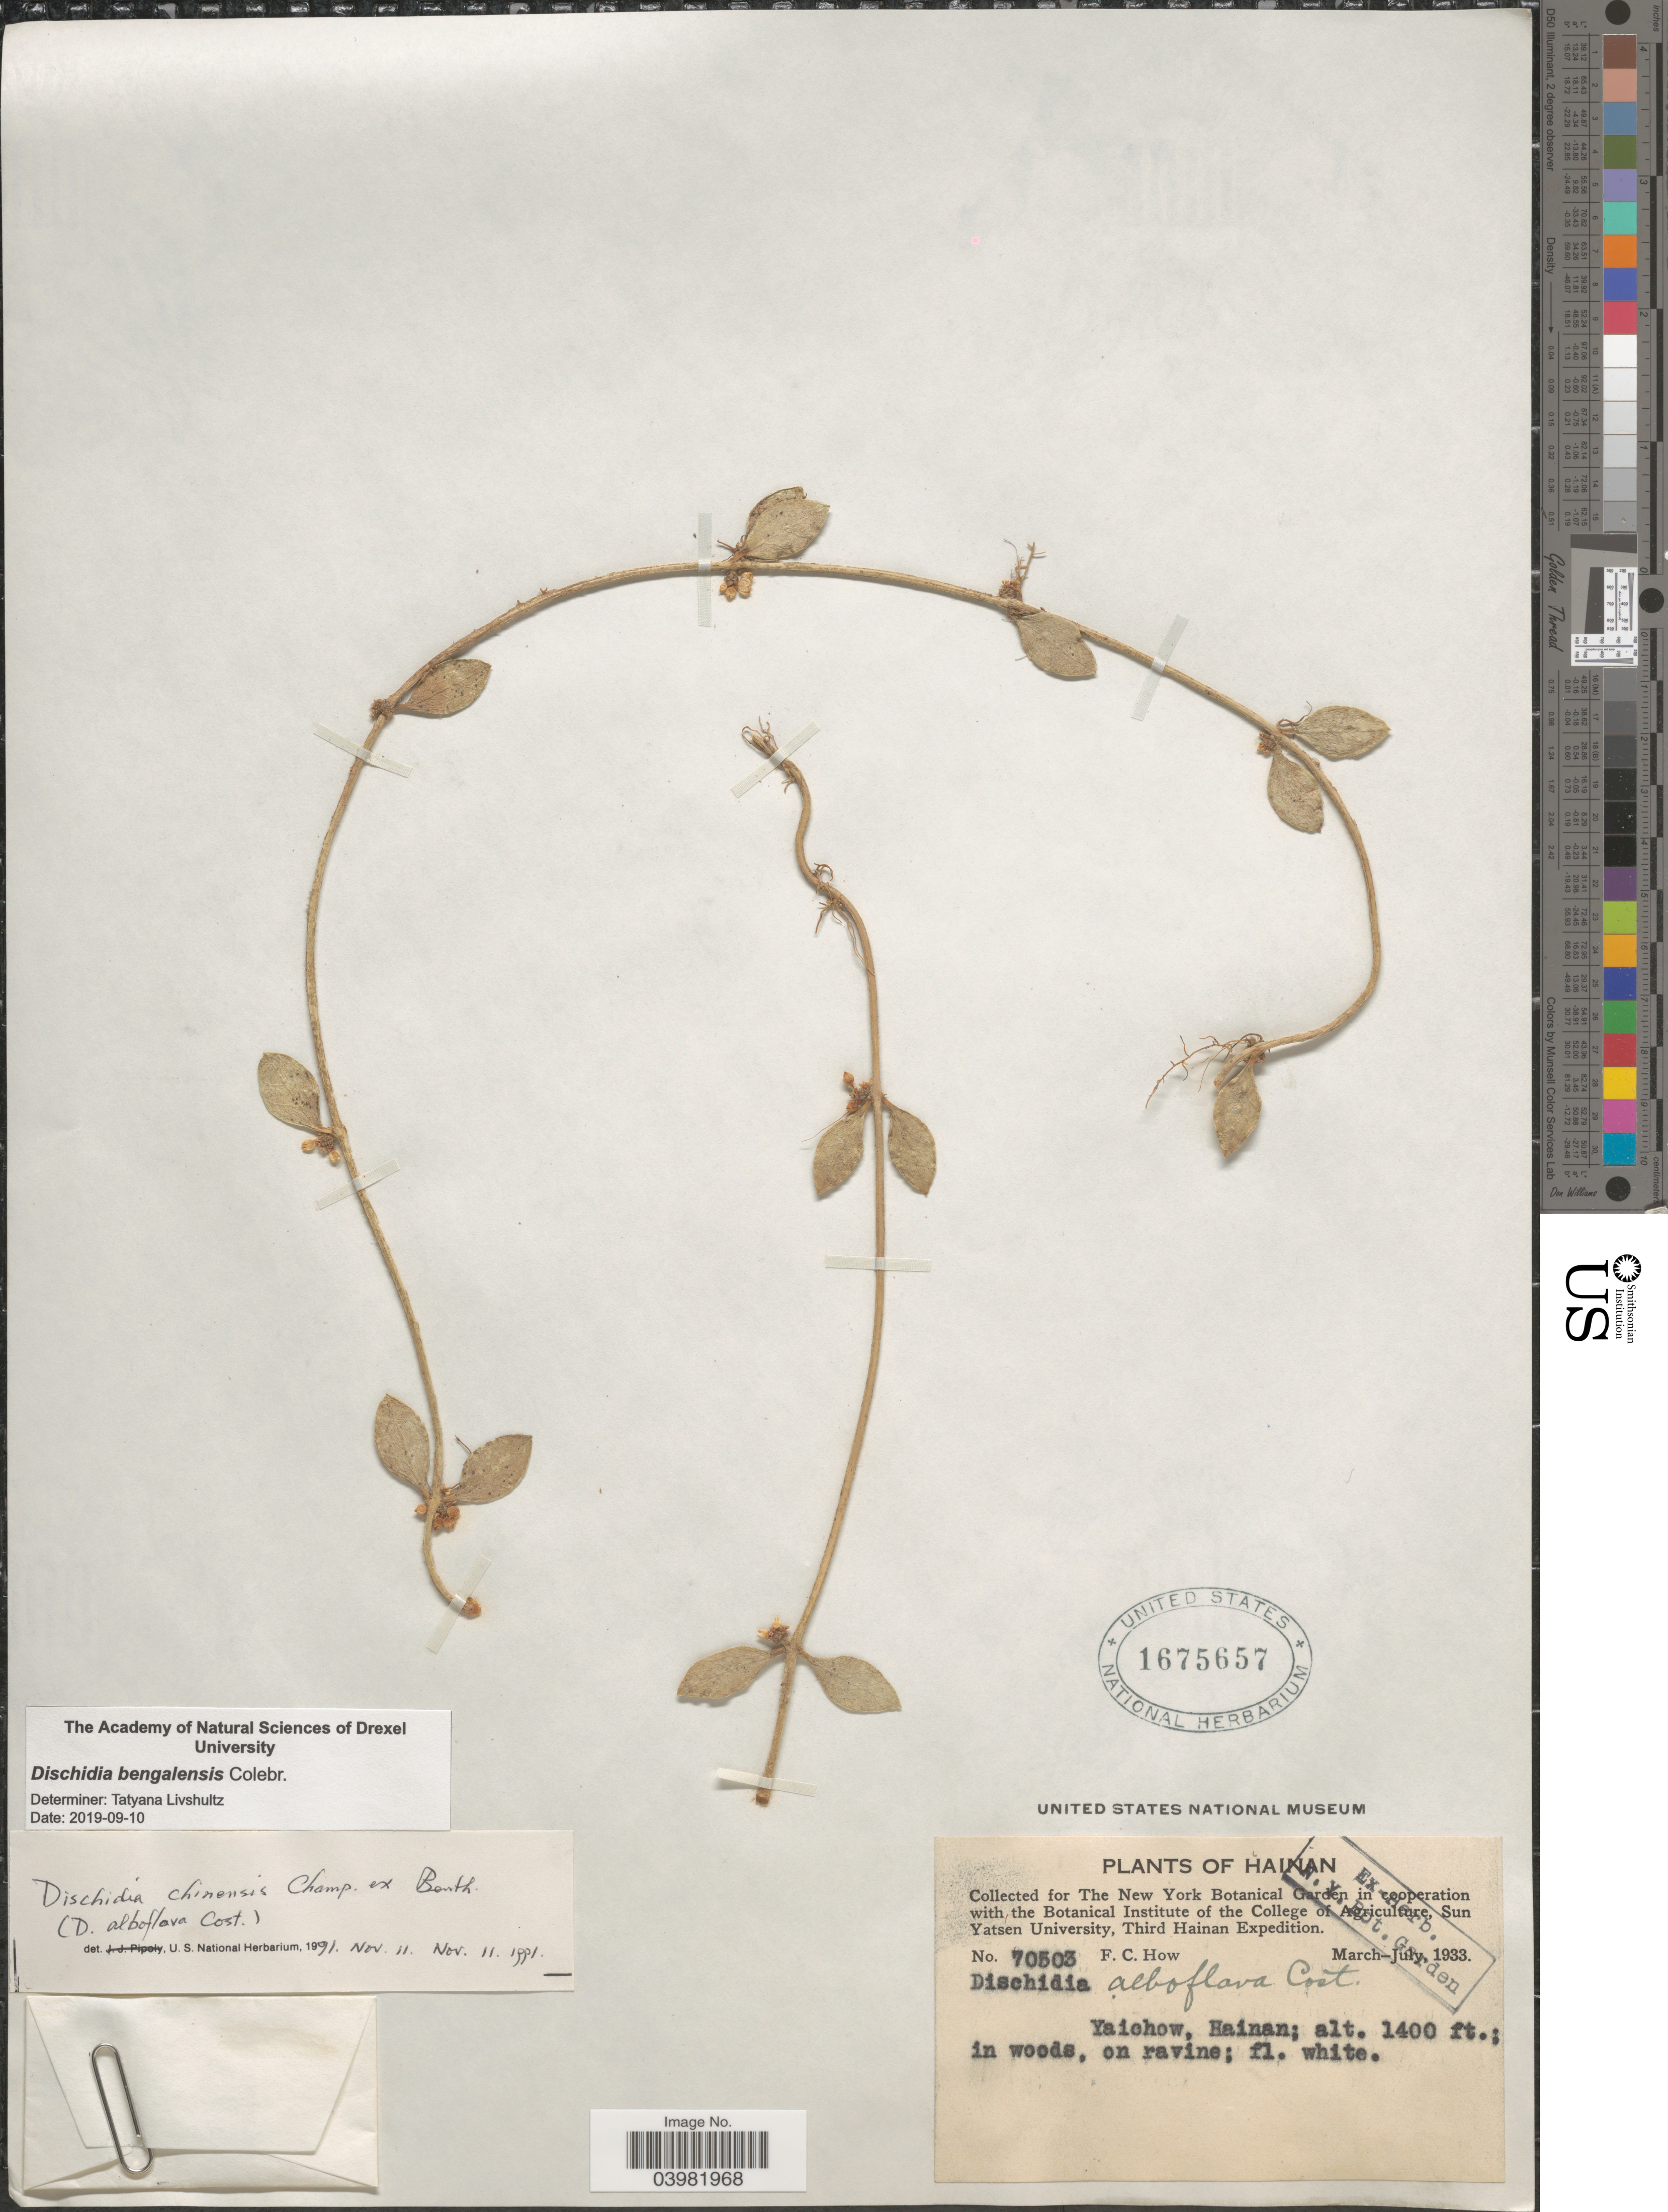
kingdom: Plantae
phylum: Tracheophyta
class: Magnoliopsida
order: Gentianales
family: Apocynaceae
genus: Dischidia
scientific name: Dischidia bengalensis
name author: Colebr.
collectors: F. C. How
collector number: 70503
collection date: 1933-03/1933-07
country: China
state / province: Hainan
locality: Yaichow.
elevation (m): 427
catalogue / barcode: US 1675657